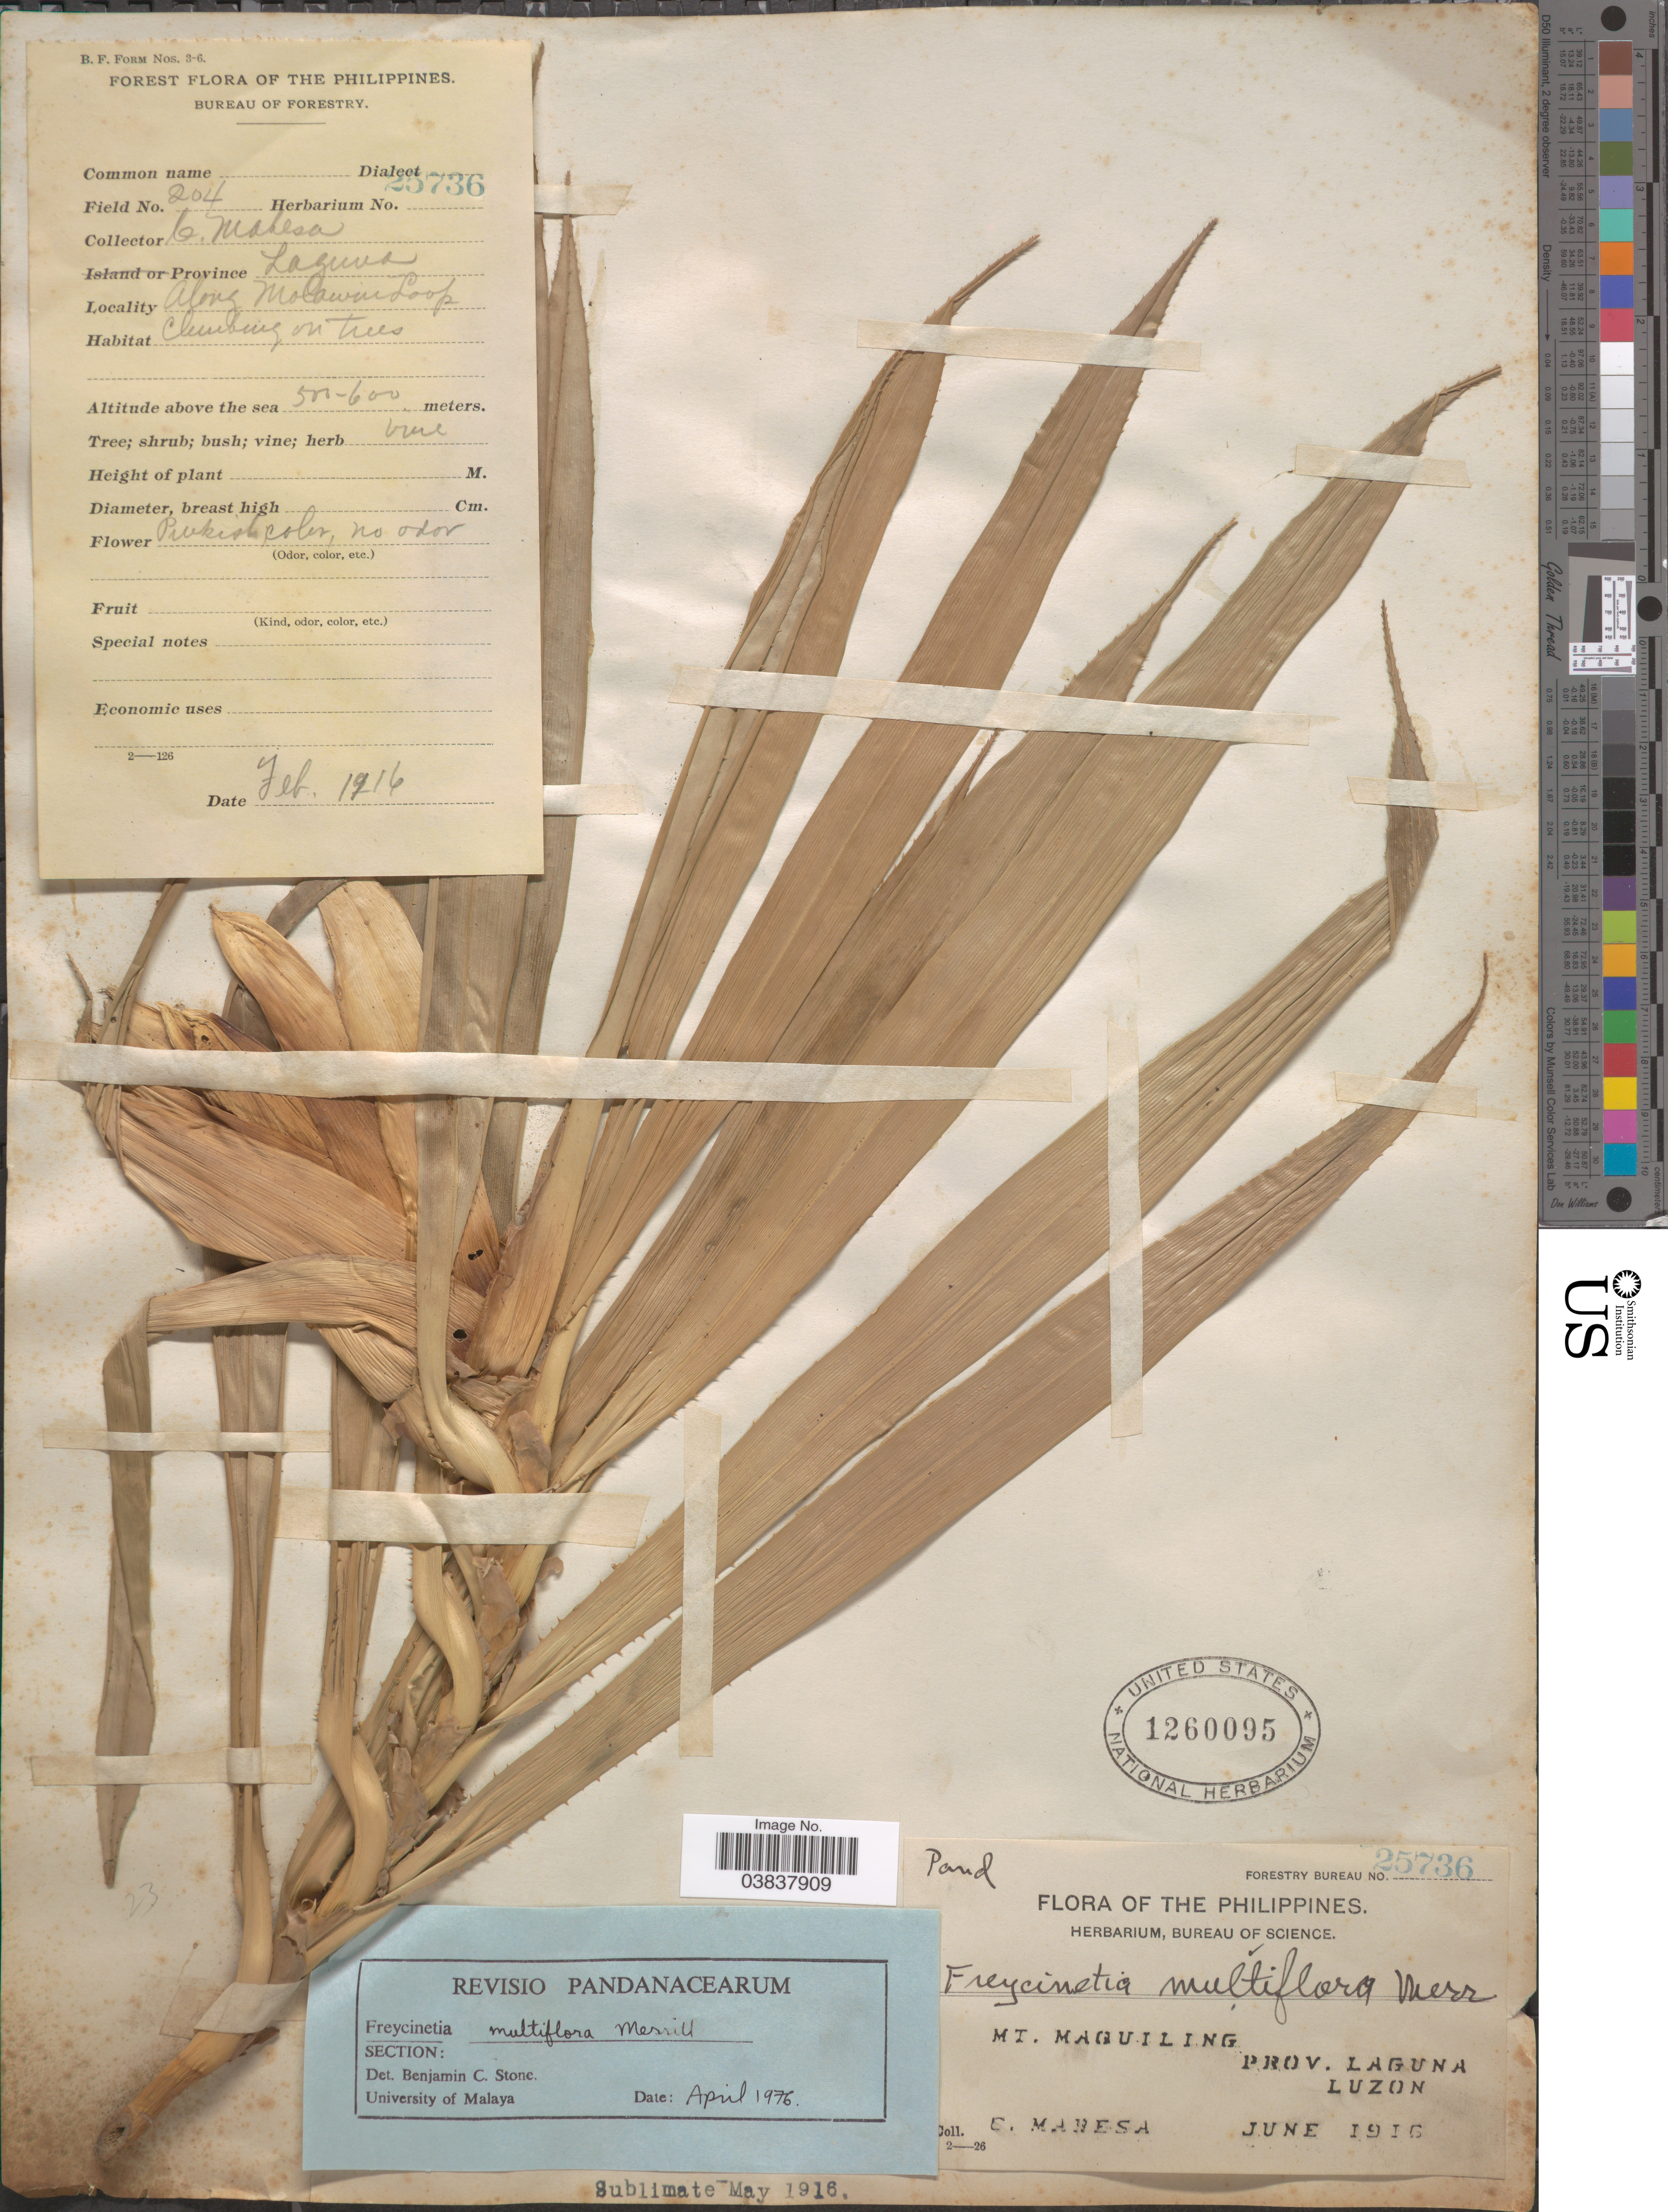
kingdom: Plantae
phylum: Tracheophyta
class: Liliopsida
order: Pandanales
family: Pandanaceae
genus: Freycinetia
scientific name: Freycinetia multiflora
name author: Merr.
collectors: C. Mabesa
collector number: Forestry Bureau 25736/204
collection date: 1916-06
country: Philippines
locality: Mt. Maquiling, Prov. Laguna, Luzon.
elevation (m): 500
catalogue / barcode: US 1260095